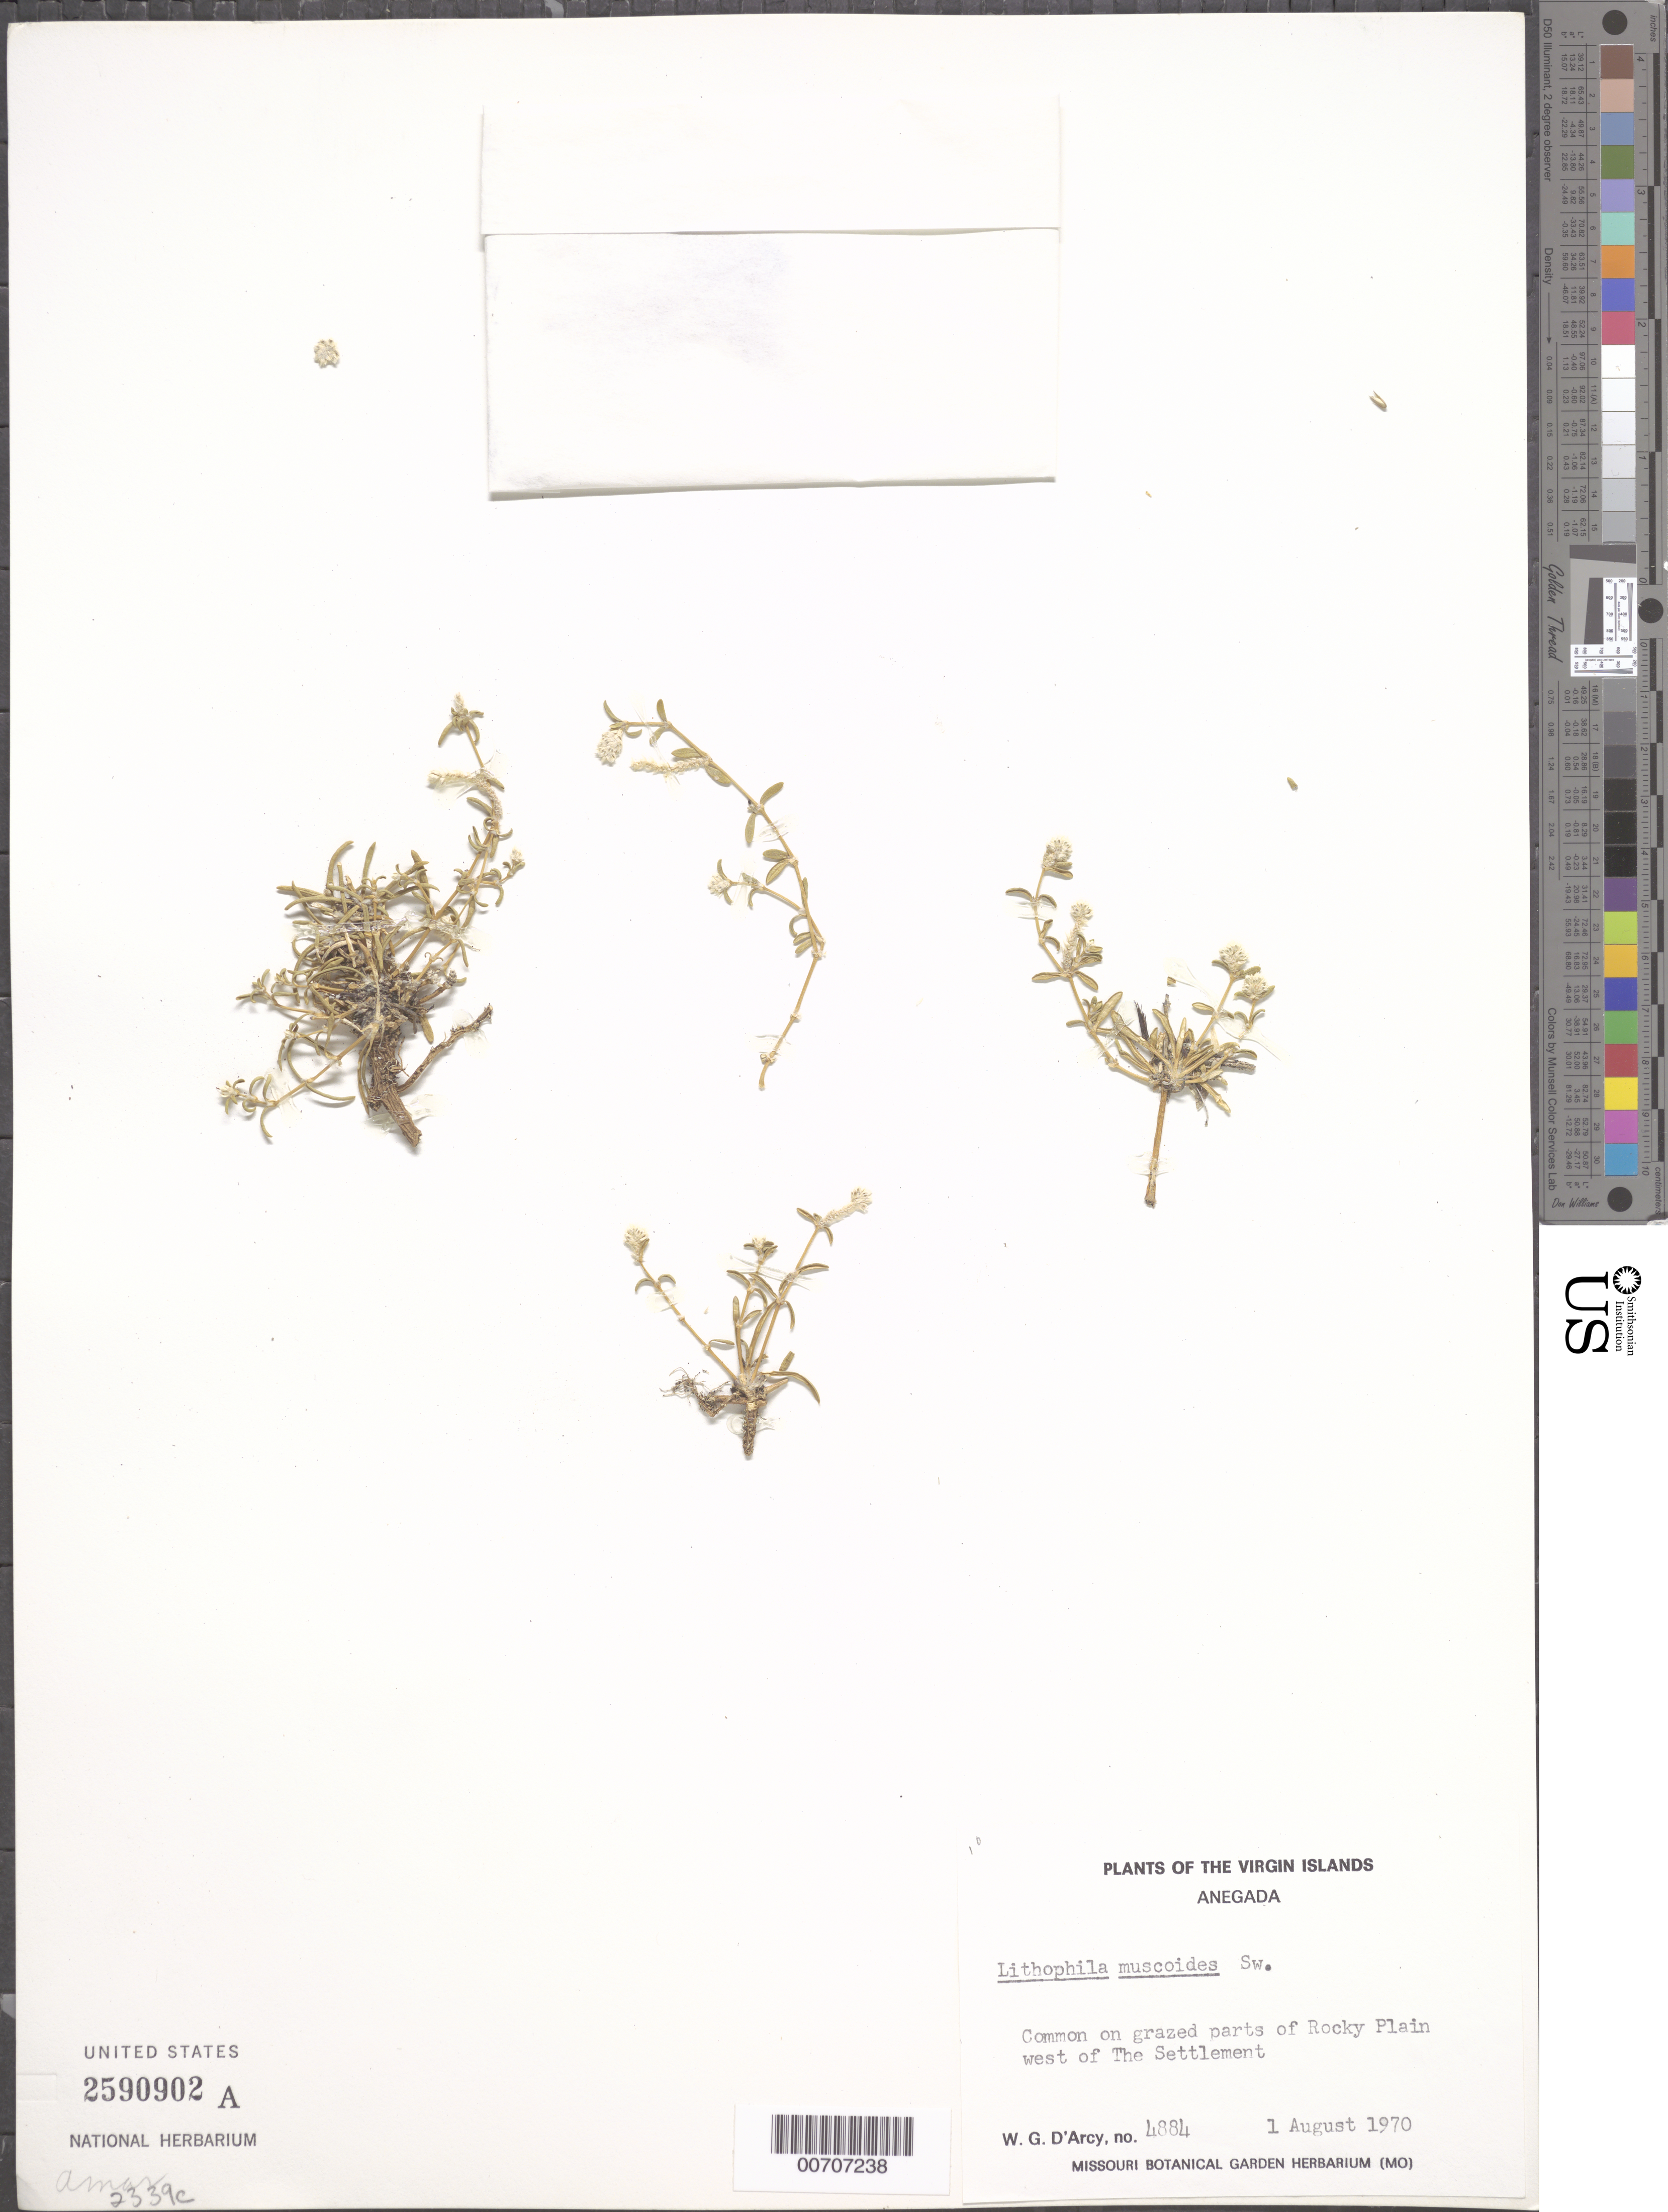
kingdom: Plantae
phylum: Tracheophyta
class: Magnoliopsida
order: Caryophyllales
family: Amaranthaceae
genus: Gomphrena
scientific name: Gomphrena muscoides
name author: (Sw.) T. Ortuño & Borsch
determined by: Strong, Mark T., (BOT), Smithsonian Institution - National Museum of Natural History (UNITED STATES)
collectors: W. G. D'Arcy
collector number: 4884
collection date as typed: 01 Aug 1970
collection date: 1970-08-01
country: British Virgin Islands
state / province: Anegada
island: Anegada Island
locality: The Settlement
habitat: On grazed parts of Rocky Plain W of The Settlement.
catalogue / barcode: US 2590902A